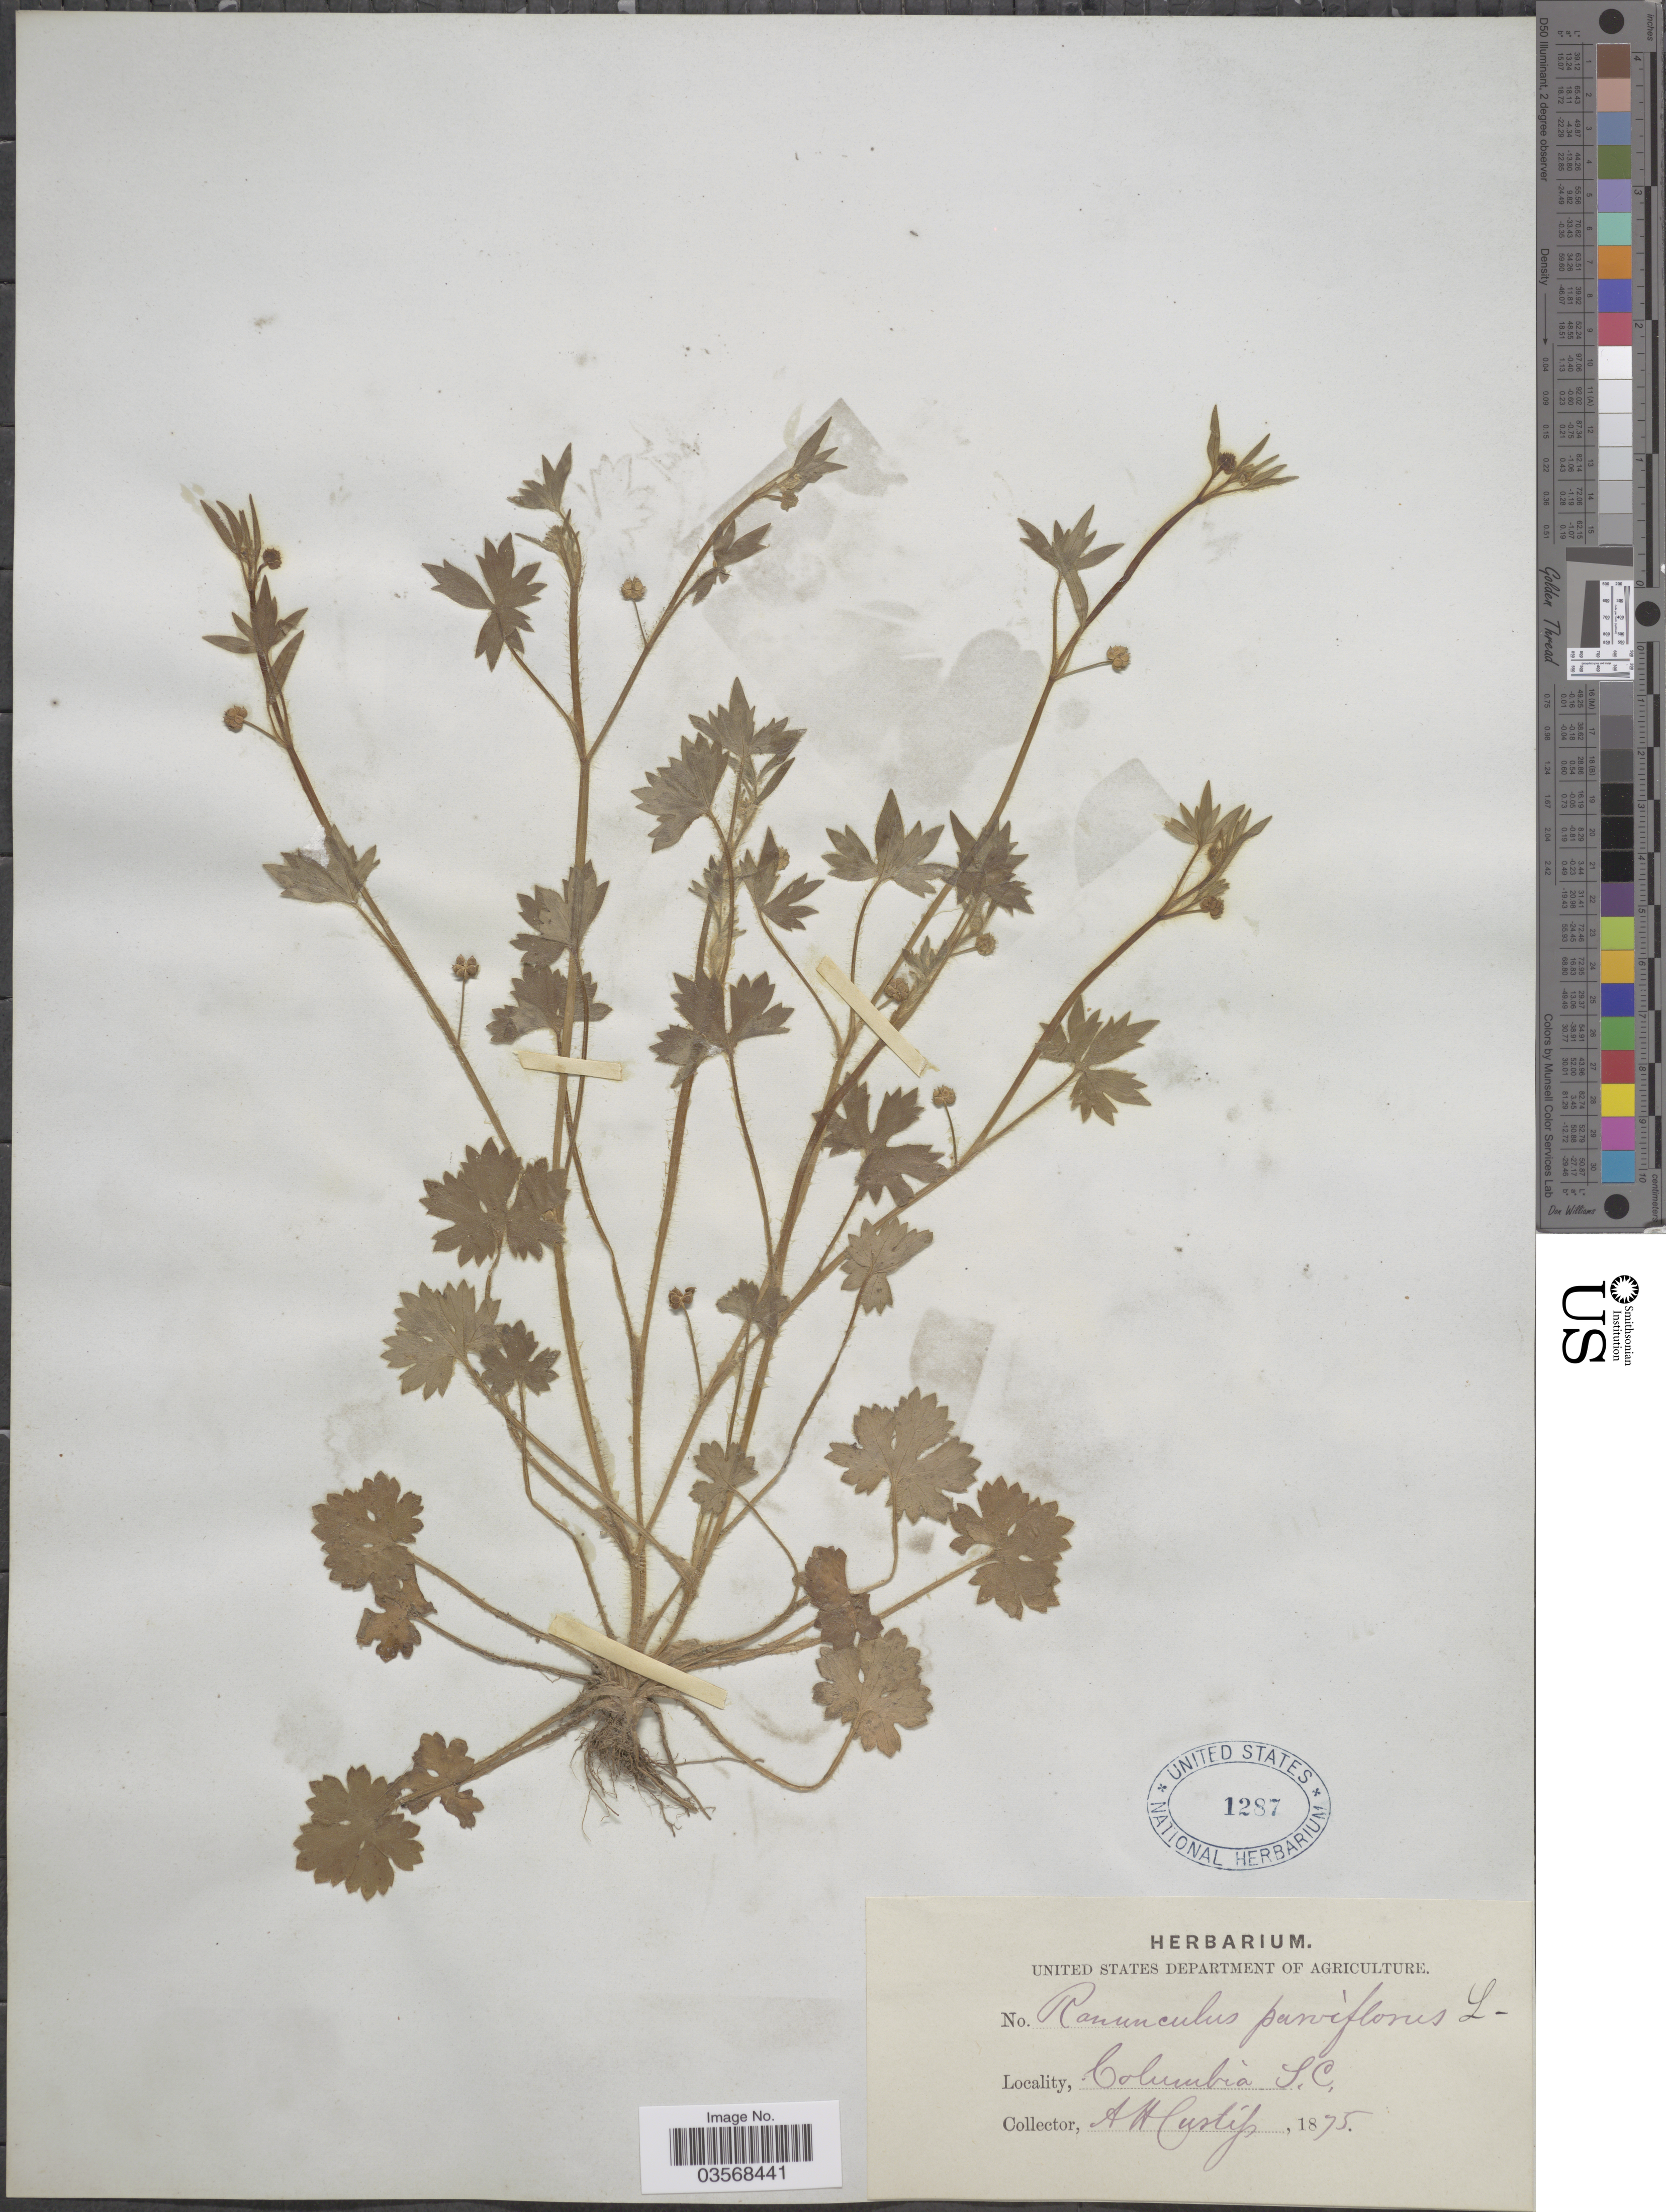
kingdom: Plantae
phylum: Tracheophyta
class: Magnoliopsida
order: Ranunculales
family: Ranunculaceae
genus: Ranunculus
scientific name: Ranunculus parviflorus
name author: L.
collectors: A. H. Curtiss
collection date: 1875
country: United States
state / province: South Carolina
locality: Columbia.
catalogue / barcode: US 1287